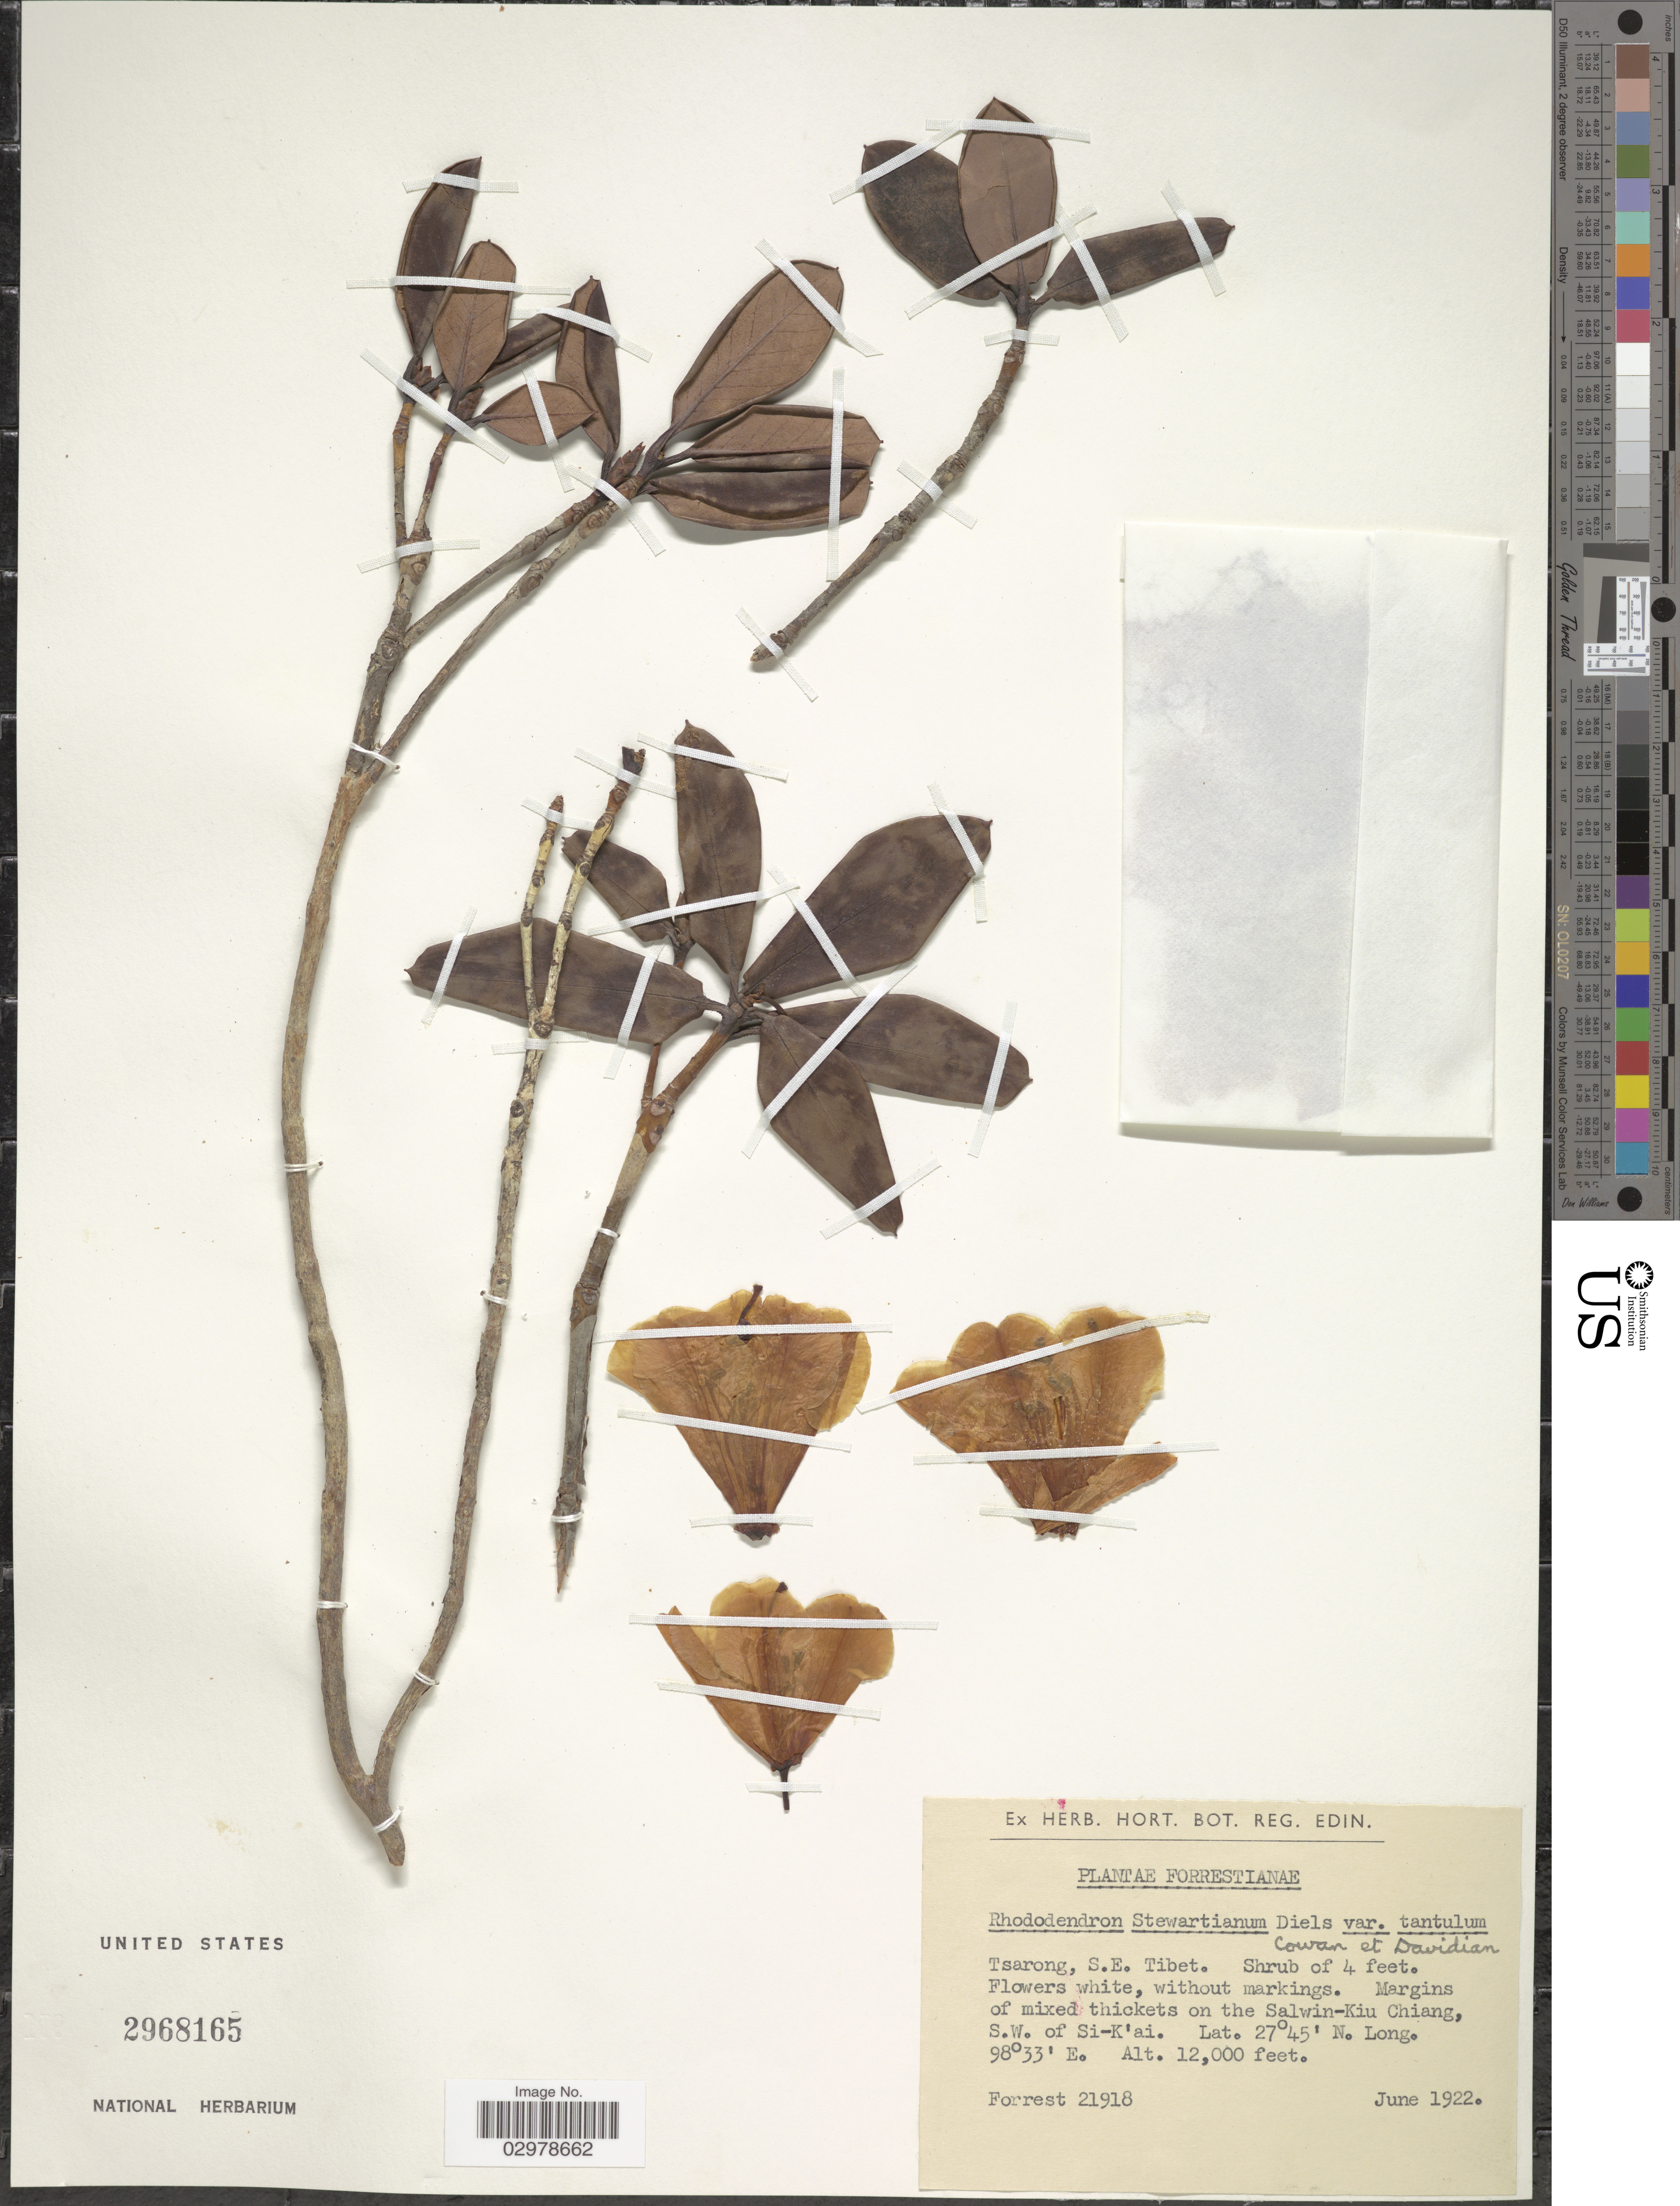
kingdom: Plantae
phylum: Tracheophyta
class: Magnoliopsida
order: Ericales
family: Ericaceae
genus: Rhododendron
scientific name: Rhododendron stewartianum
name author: Diels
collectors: -. Forrest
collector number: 21918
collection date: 1922-06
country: China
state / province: Xizang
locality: Tsarong, S.E. Tibet. In side valleys on the Salwin-Kiu Chiang divide, S.W. of Si-K'ai.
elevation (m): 3658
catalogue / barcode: US 2968165